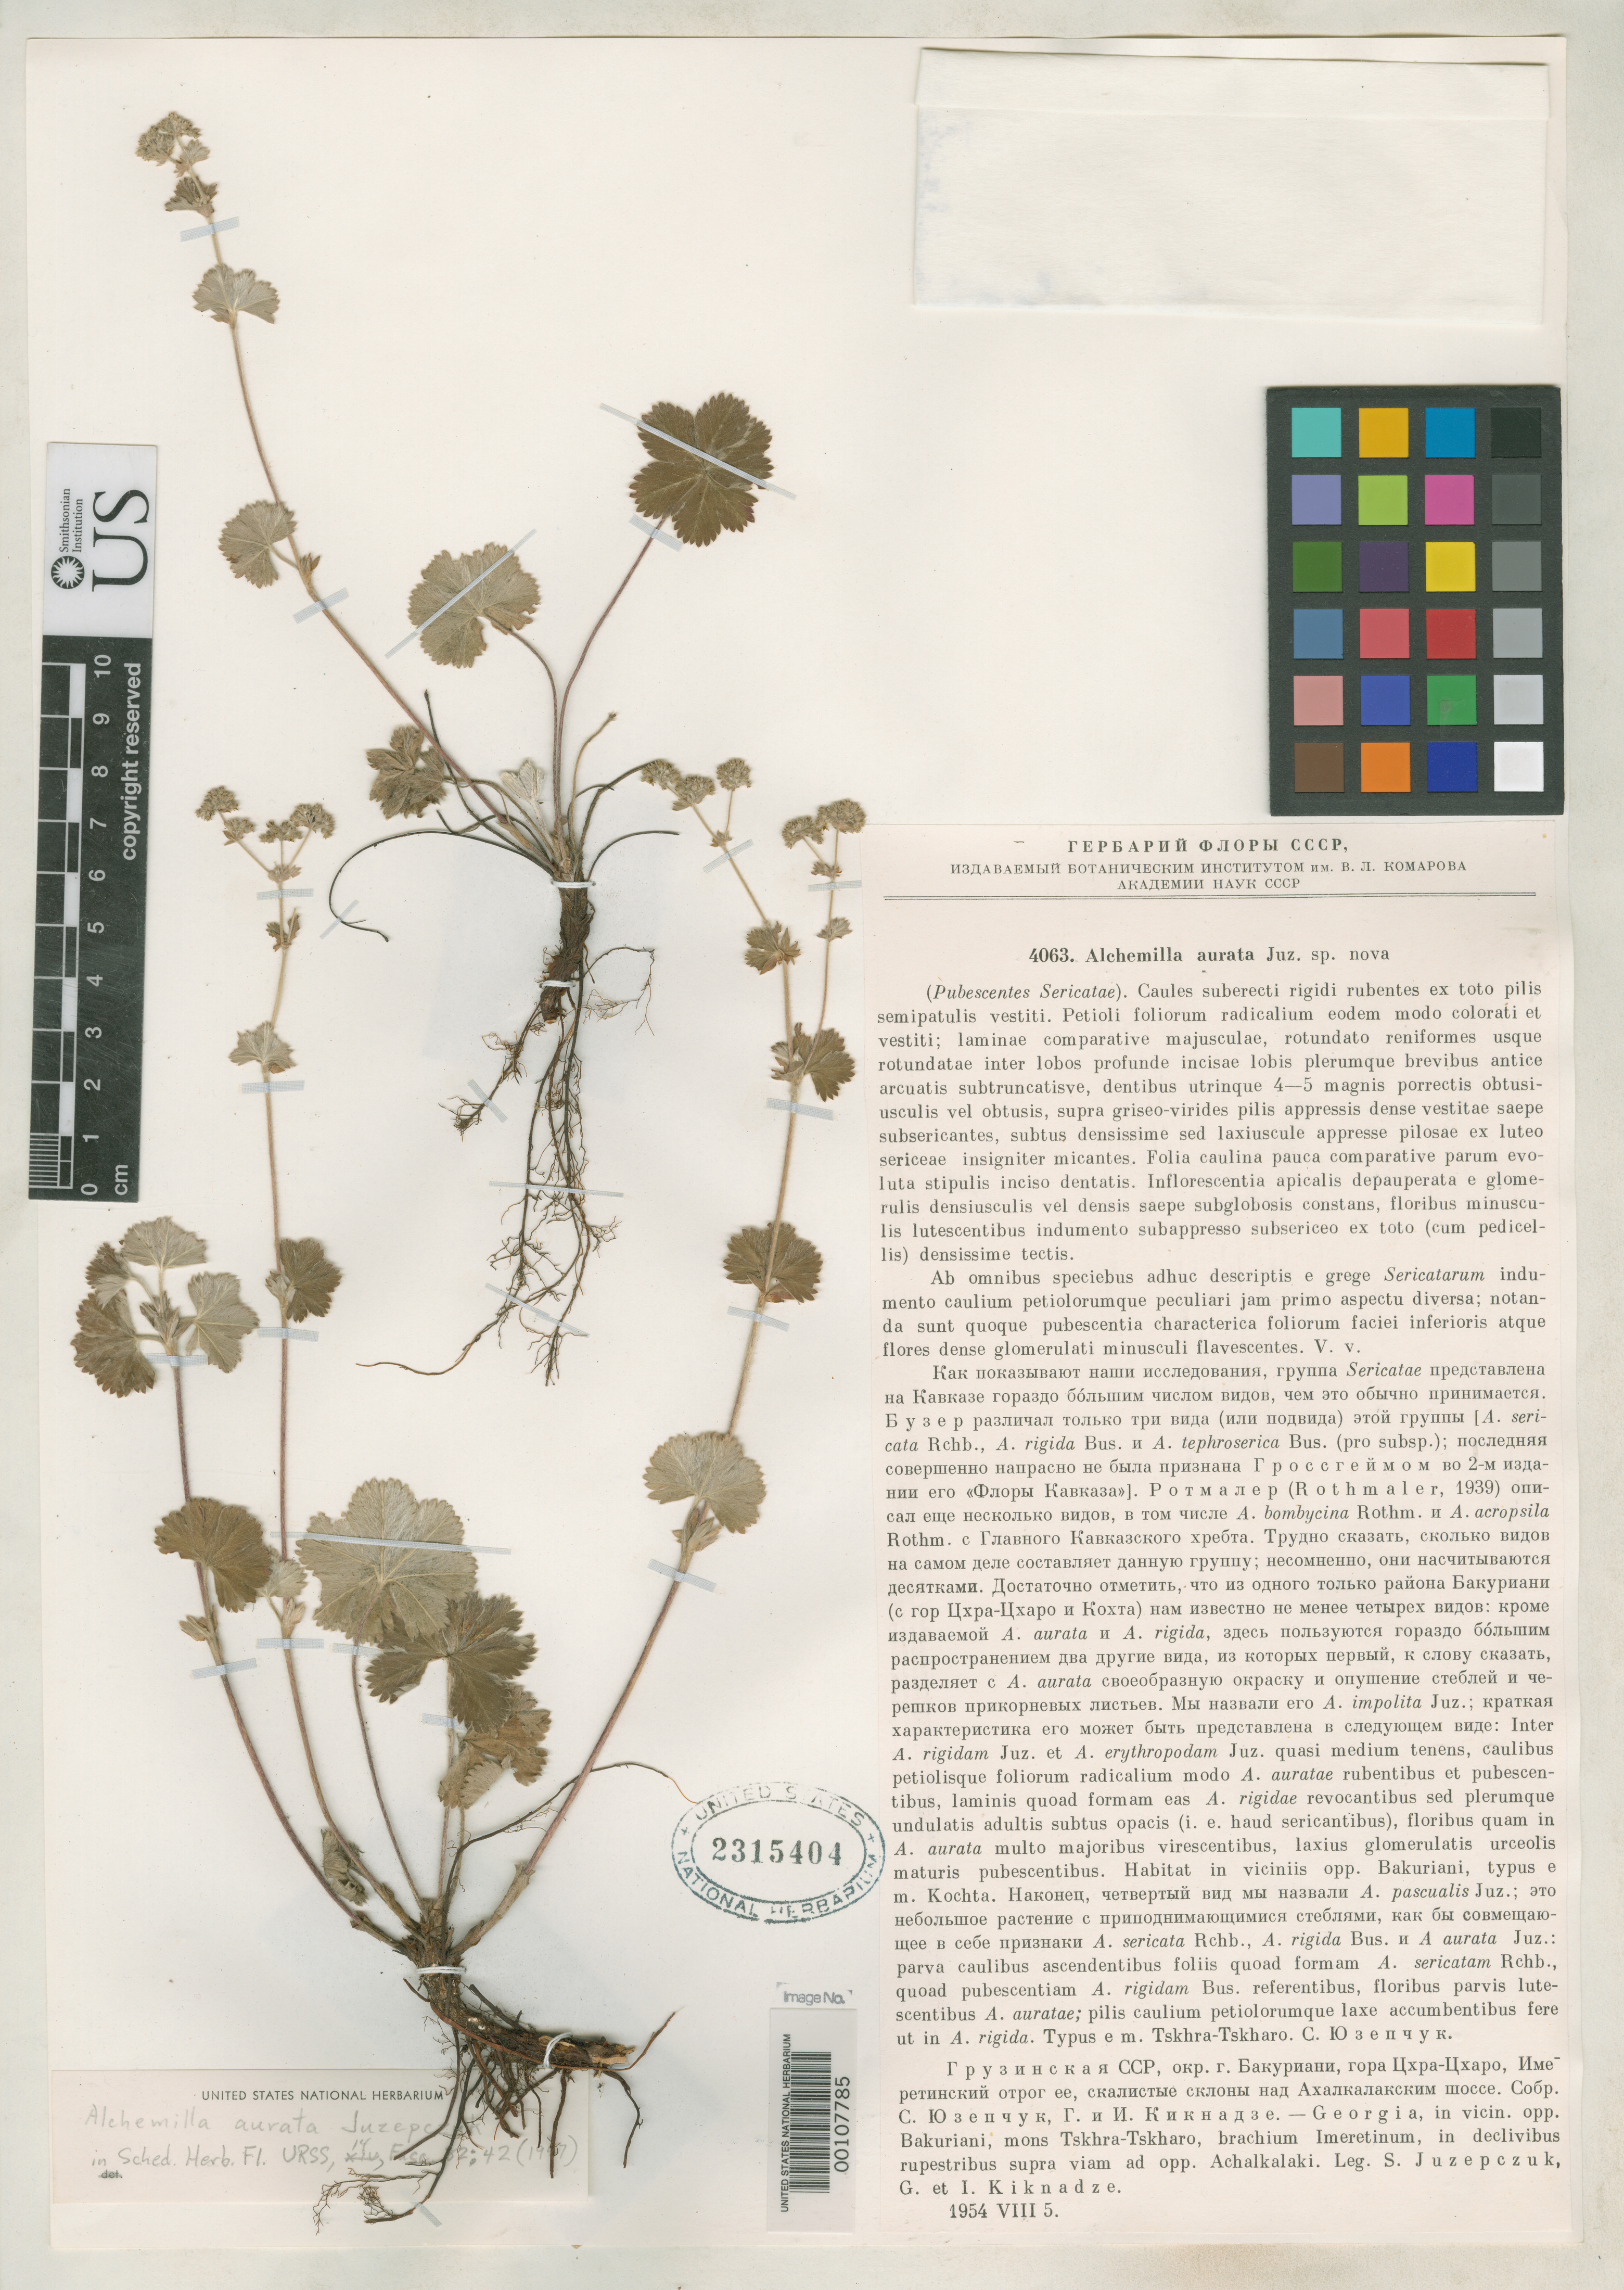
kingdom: Plantae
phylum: Tracheophyta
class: Magnoliopsida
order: Rosales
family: Rosaceae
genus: Alchemilla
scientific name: Alchemilla aurata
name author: Juz.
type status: Isotype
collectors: S. V. Juzepczuk & I. Kiknadze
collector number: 4063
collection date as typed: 05 Aug 1954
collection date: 1954-08-05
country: Georgia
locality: Bakhuriani. (on label as Georgian SSR, USSR).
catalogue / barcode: US 2315404